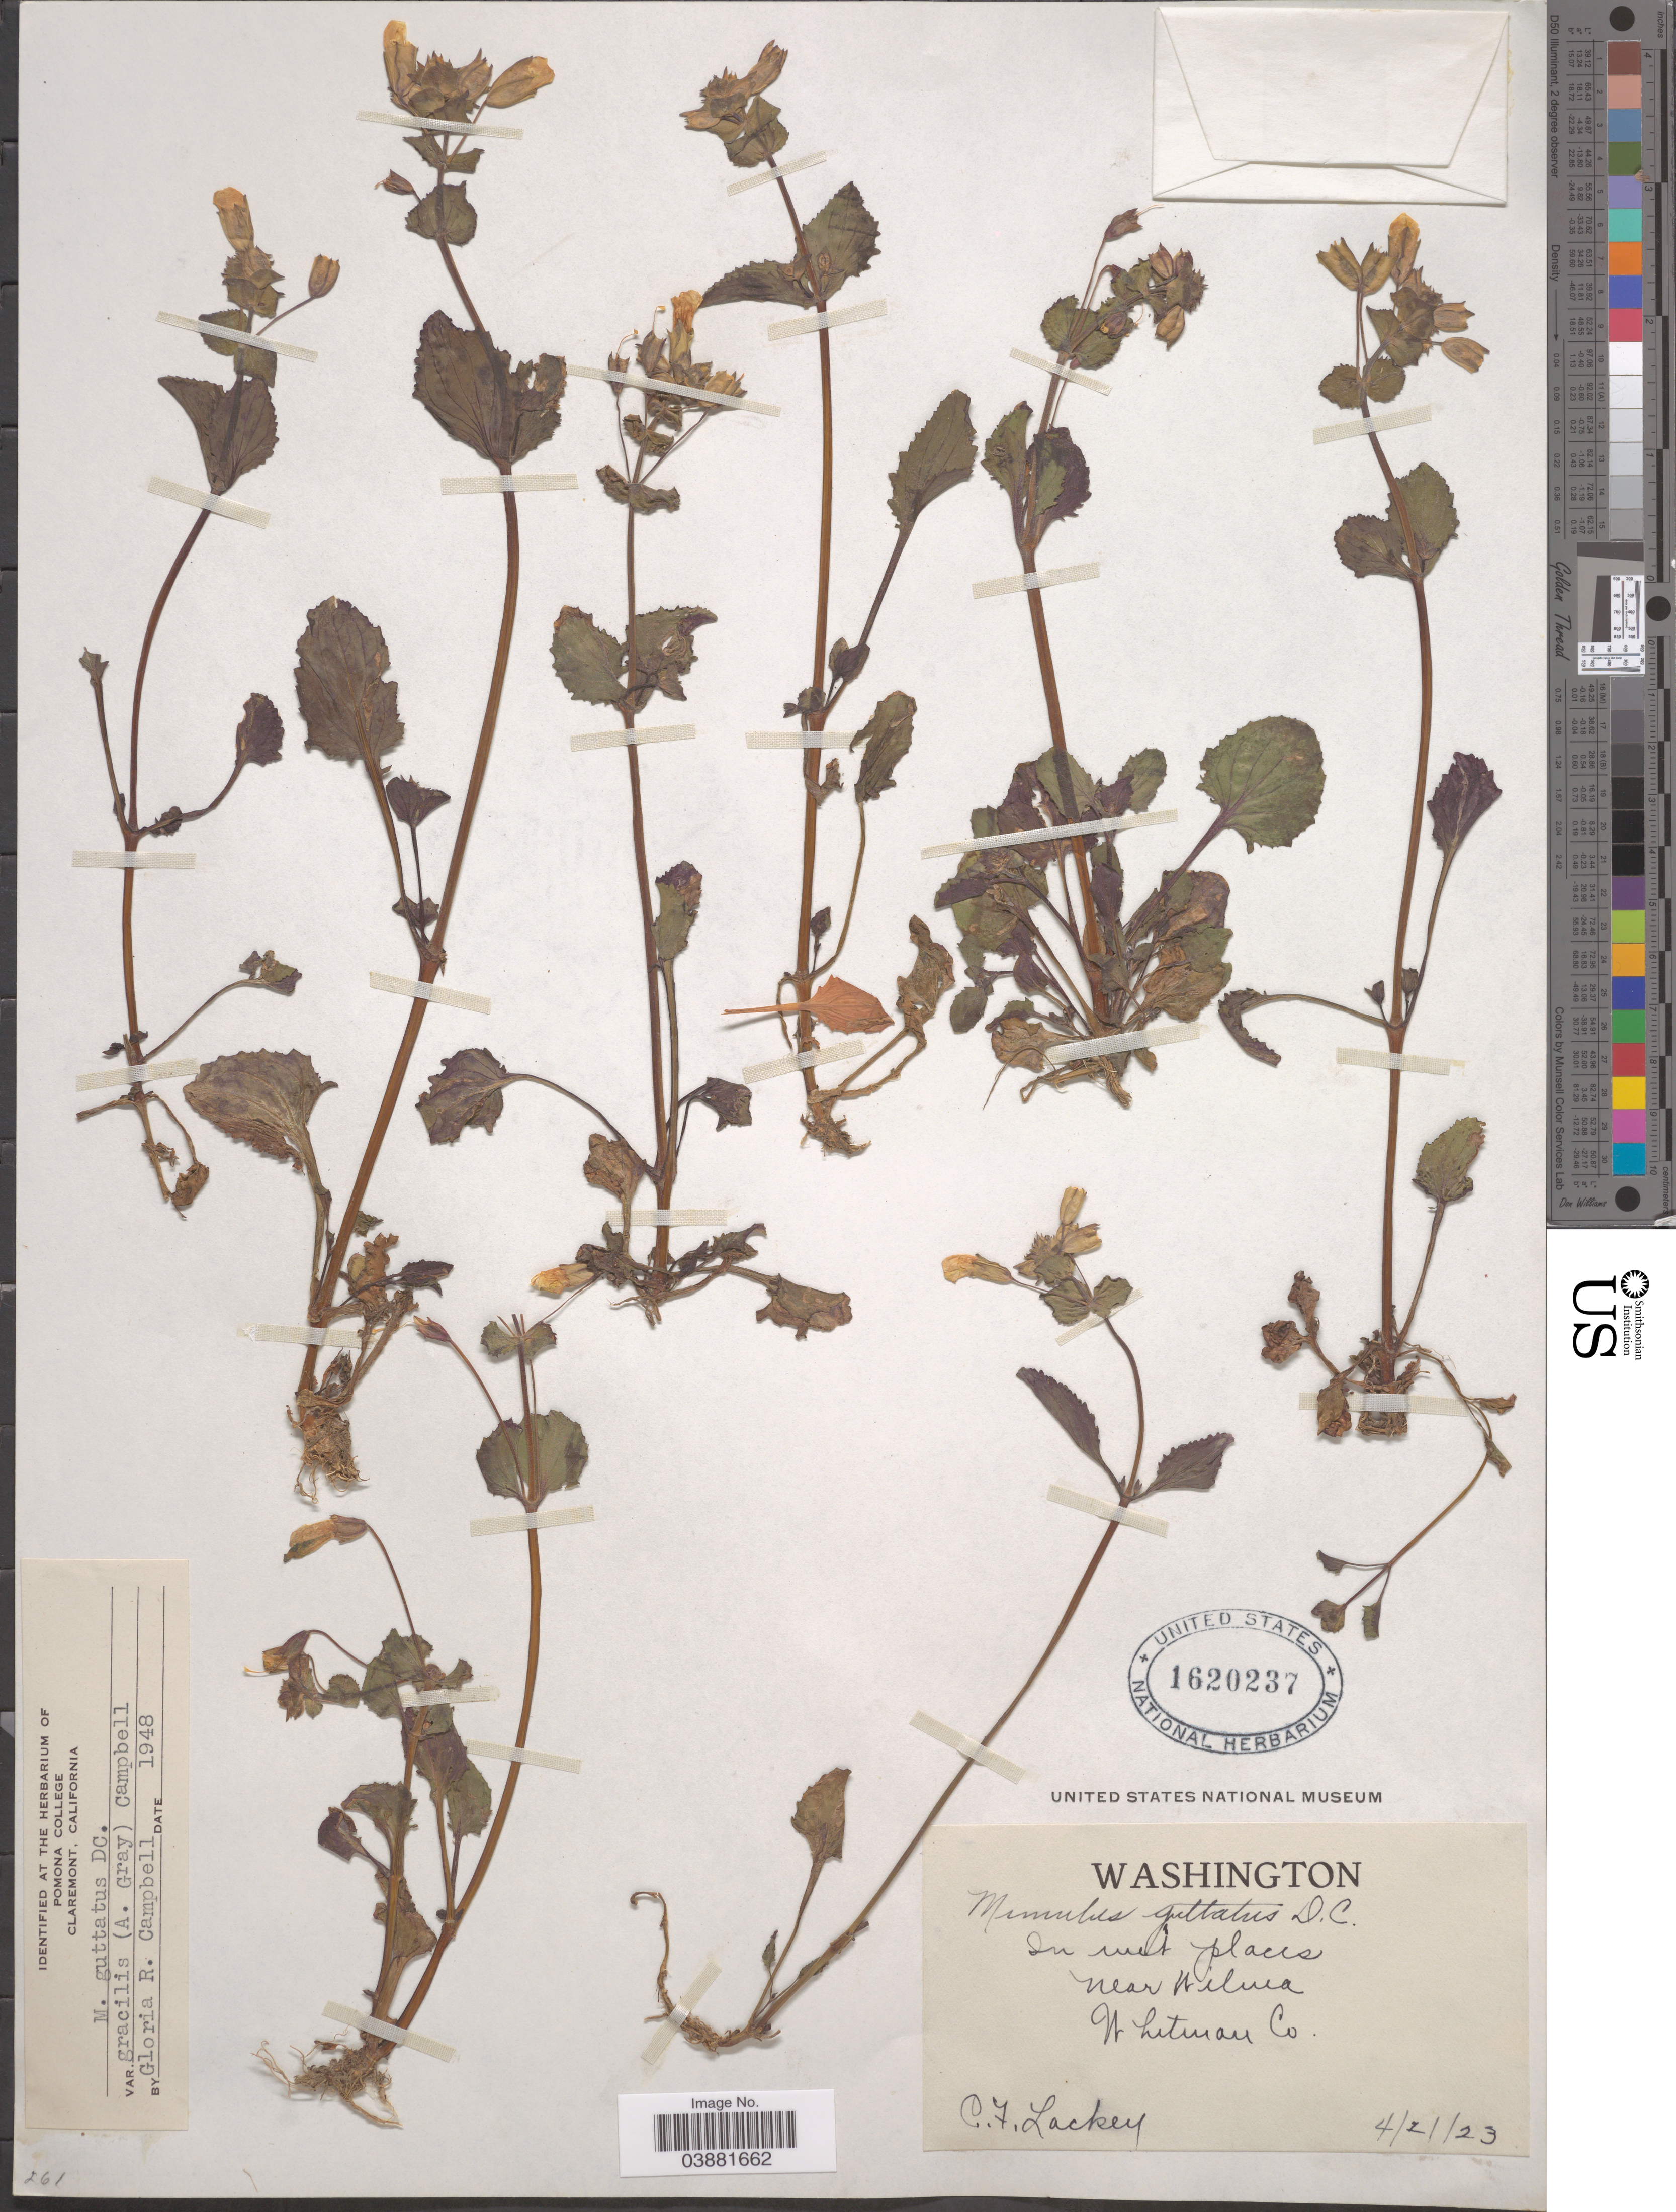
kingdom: Plantae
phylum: Tracheophyta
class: Magnoliopsida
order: Lamiales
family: Phrymaceae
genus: Mimulus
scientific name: Mimulus guttatus var. gracilis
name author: (A. Gray) G.R. Campb.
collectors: C. Lackey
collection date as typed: Transcribed d/m/y: 21/4/23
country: United States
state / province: Washington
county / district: Whitman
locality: Near Wilma. Whitman Co.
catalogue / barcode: US 1620237